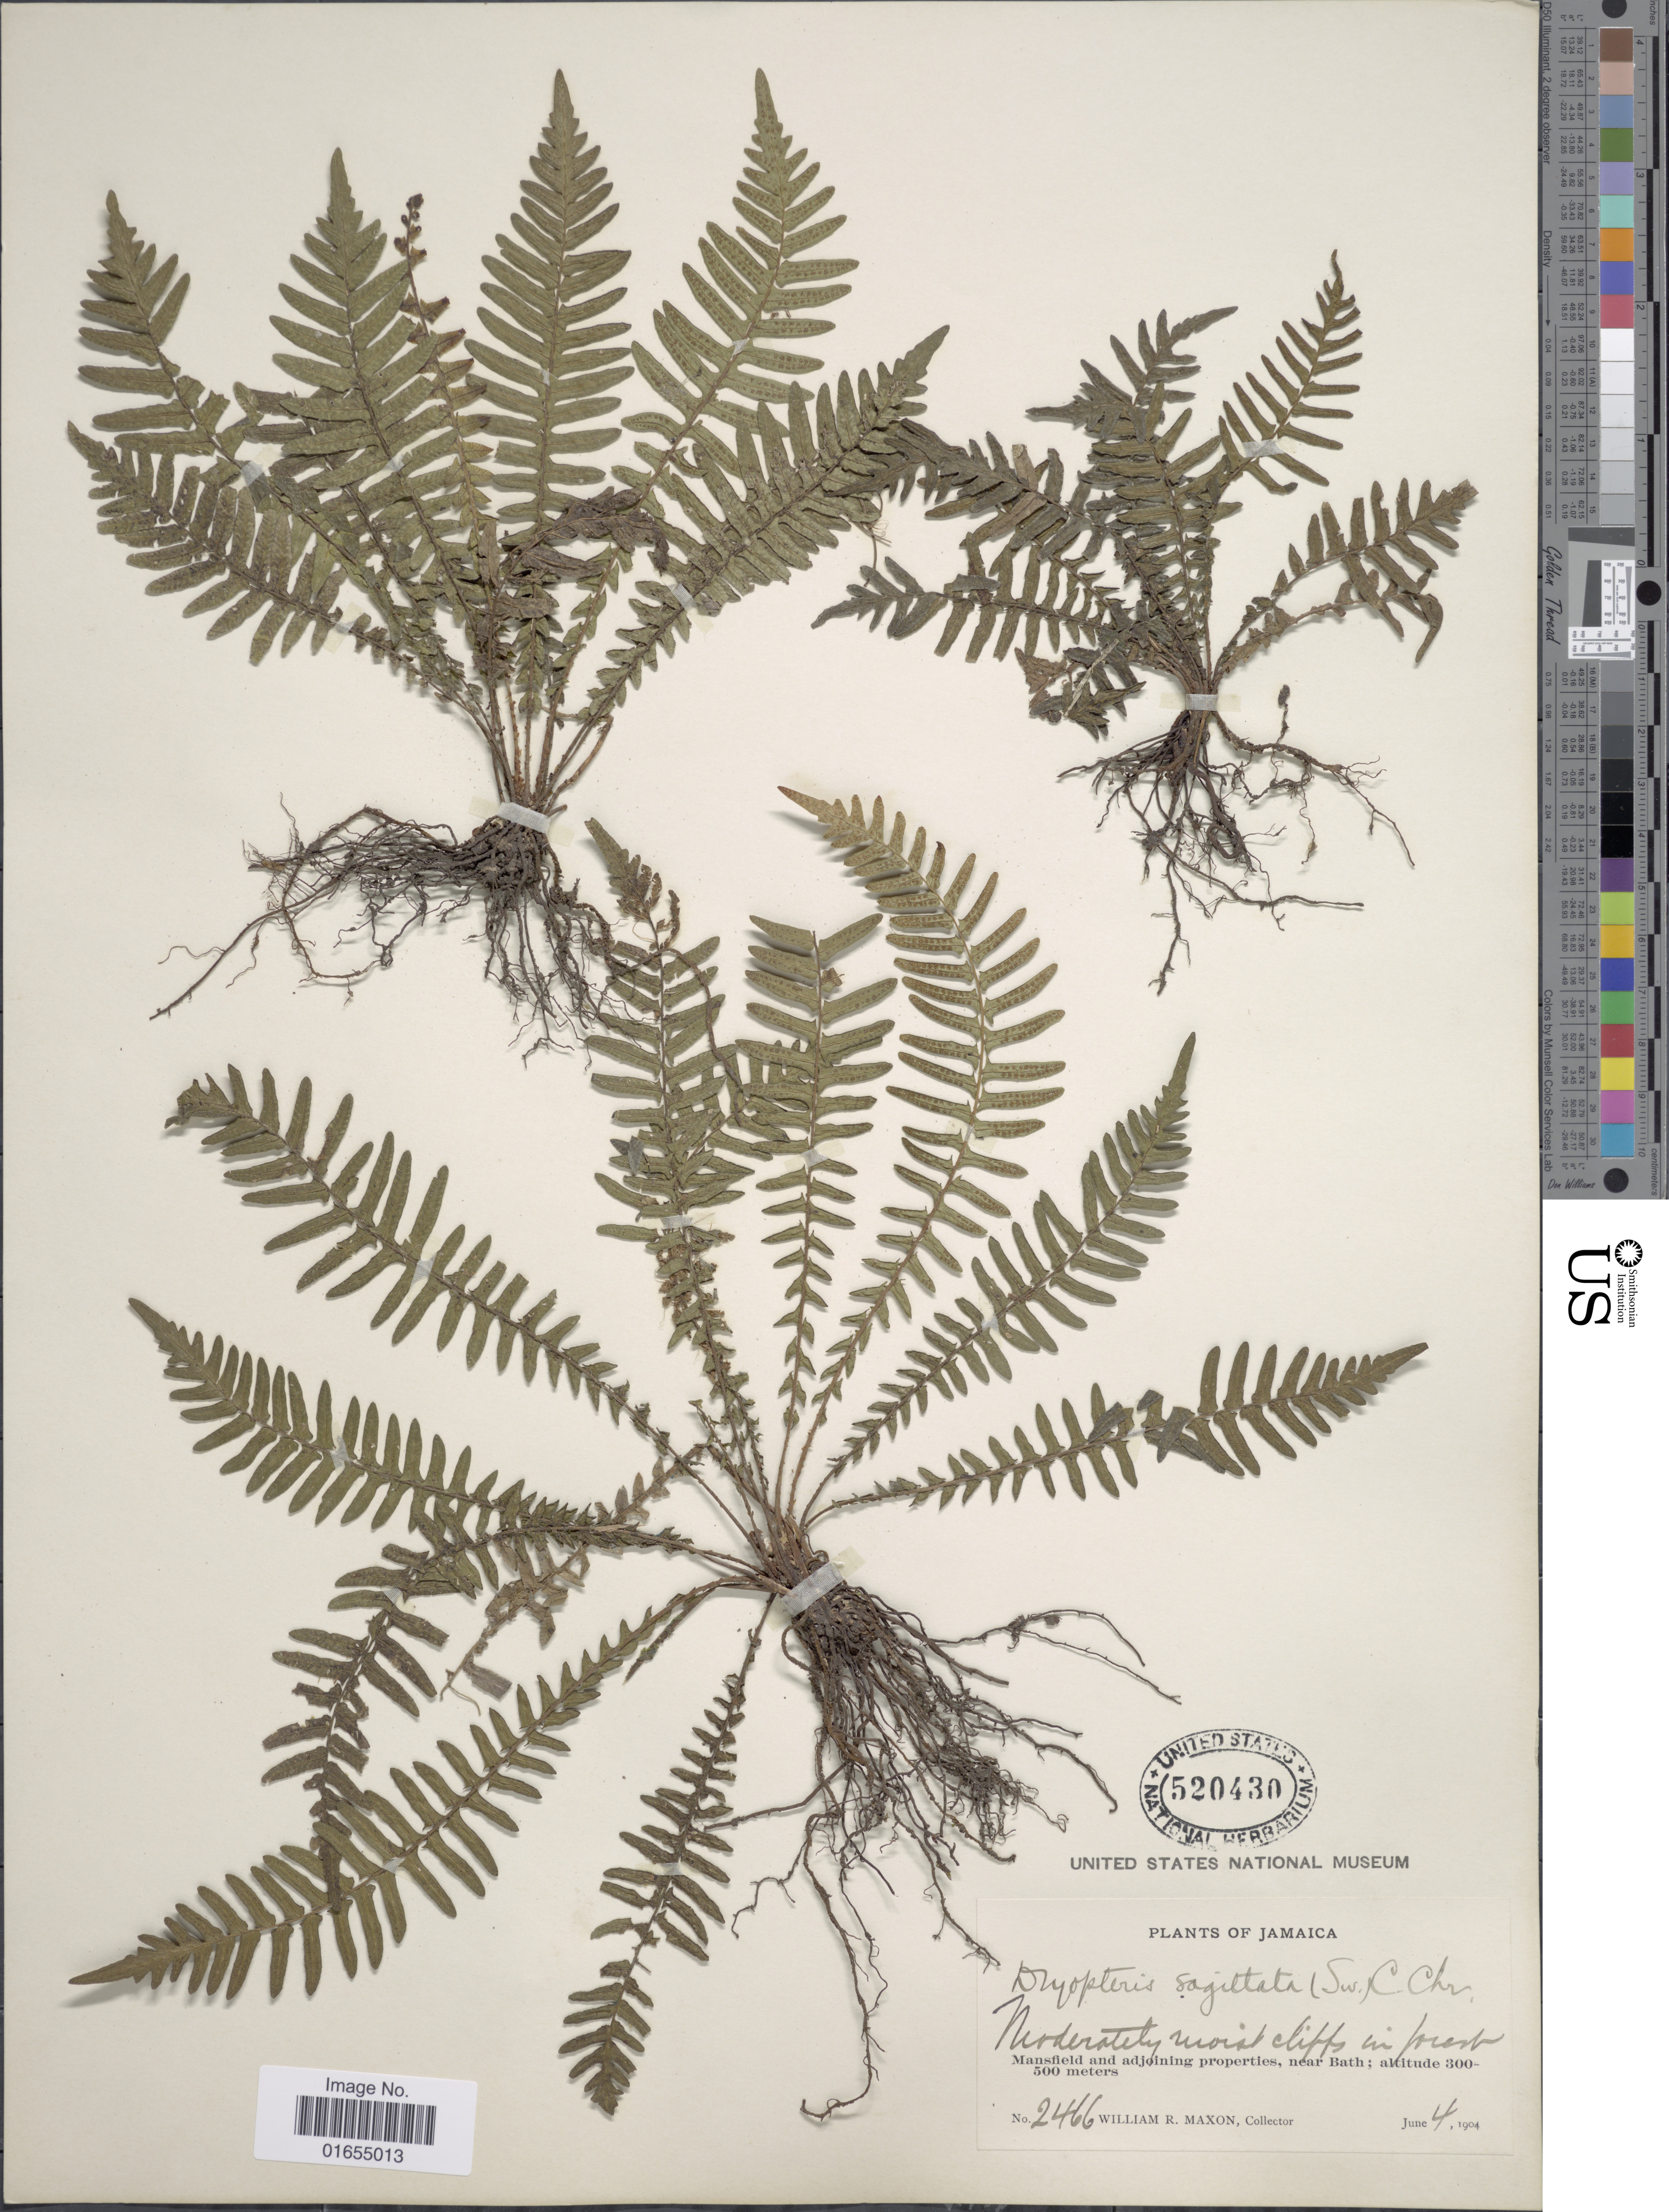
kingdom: Plantae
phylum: Tracheophyta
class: Polypodiopsida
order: Polypodiales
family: Thelypteridaceae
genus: Goniopteris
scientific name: Goniopteris sagittata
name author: (Sw.) Pic. Serm.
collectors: W. R. Maxon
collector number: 2466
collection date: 1904-06-04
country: Jamaica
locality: Mansfield and adjoining properties, near Bath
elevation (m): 300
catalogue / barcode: US 520430